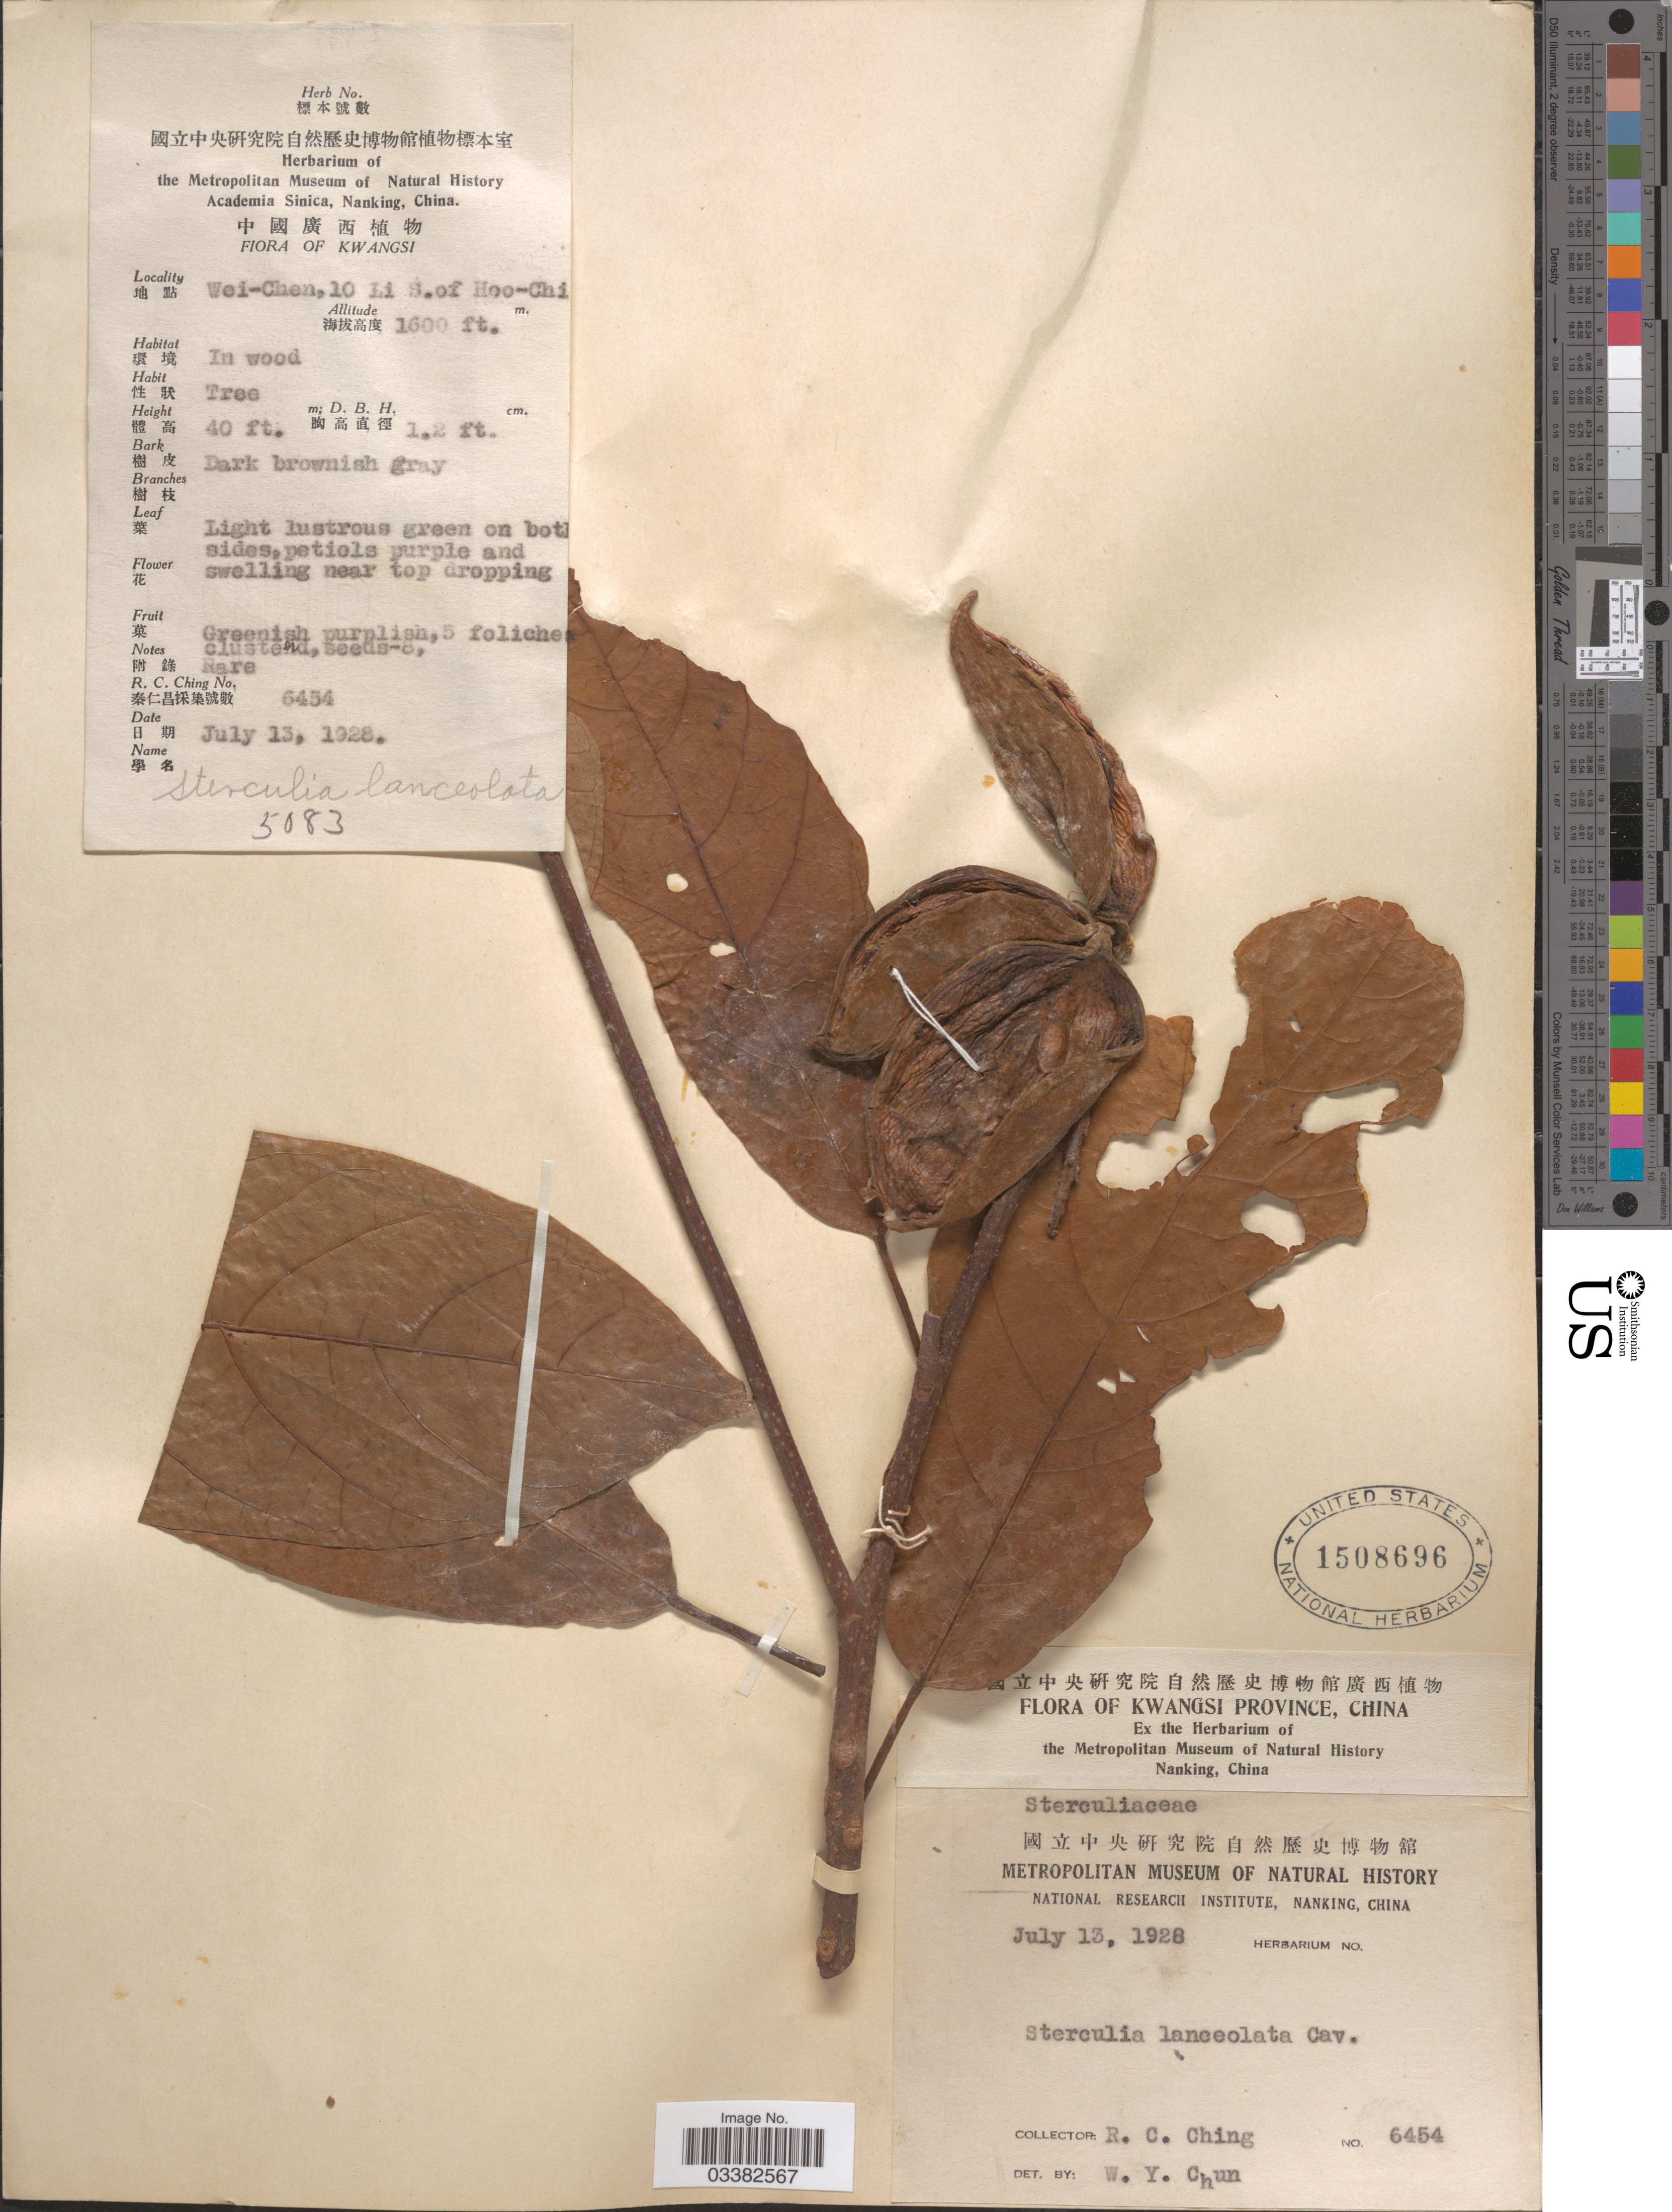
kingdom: Plantae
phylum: Tracheophyta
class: Magnoliopsida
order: Malvales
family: Malvaceae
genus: Sterculia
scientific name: Sterculia lanceolata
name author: Cav.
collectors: R. C. Ching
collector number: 6454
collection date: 1928-07-13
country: China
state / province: Guangxi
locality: KwasiProvince. Wei-Chen, 10 Li S. of Hoo-Chi.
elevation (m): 488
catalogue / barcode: US 1508696